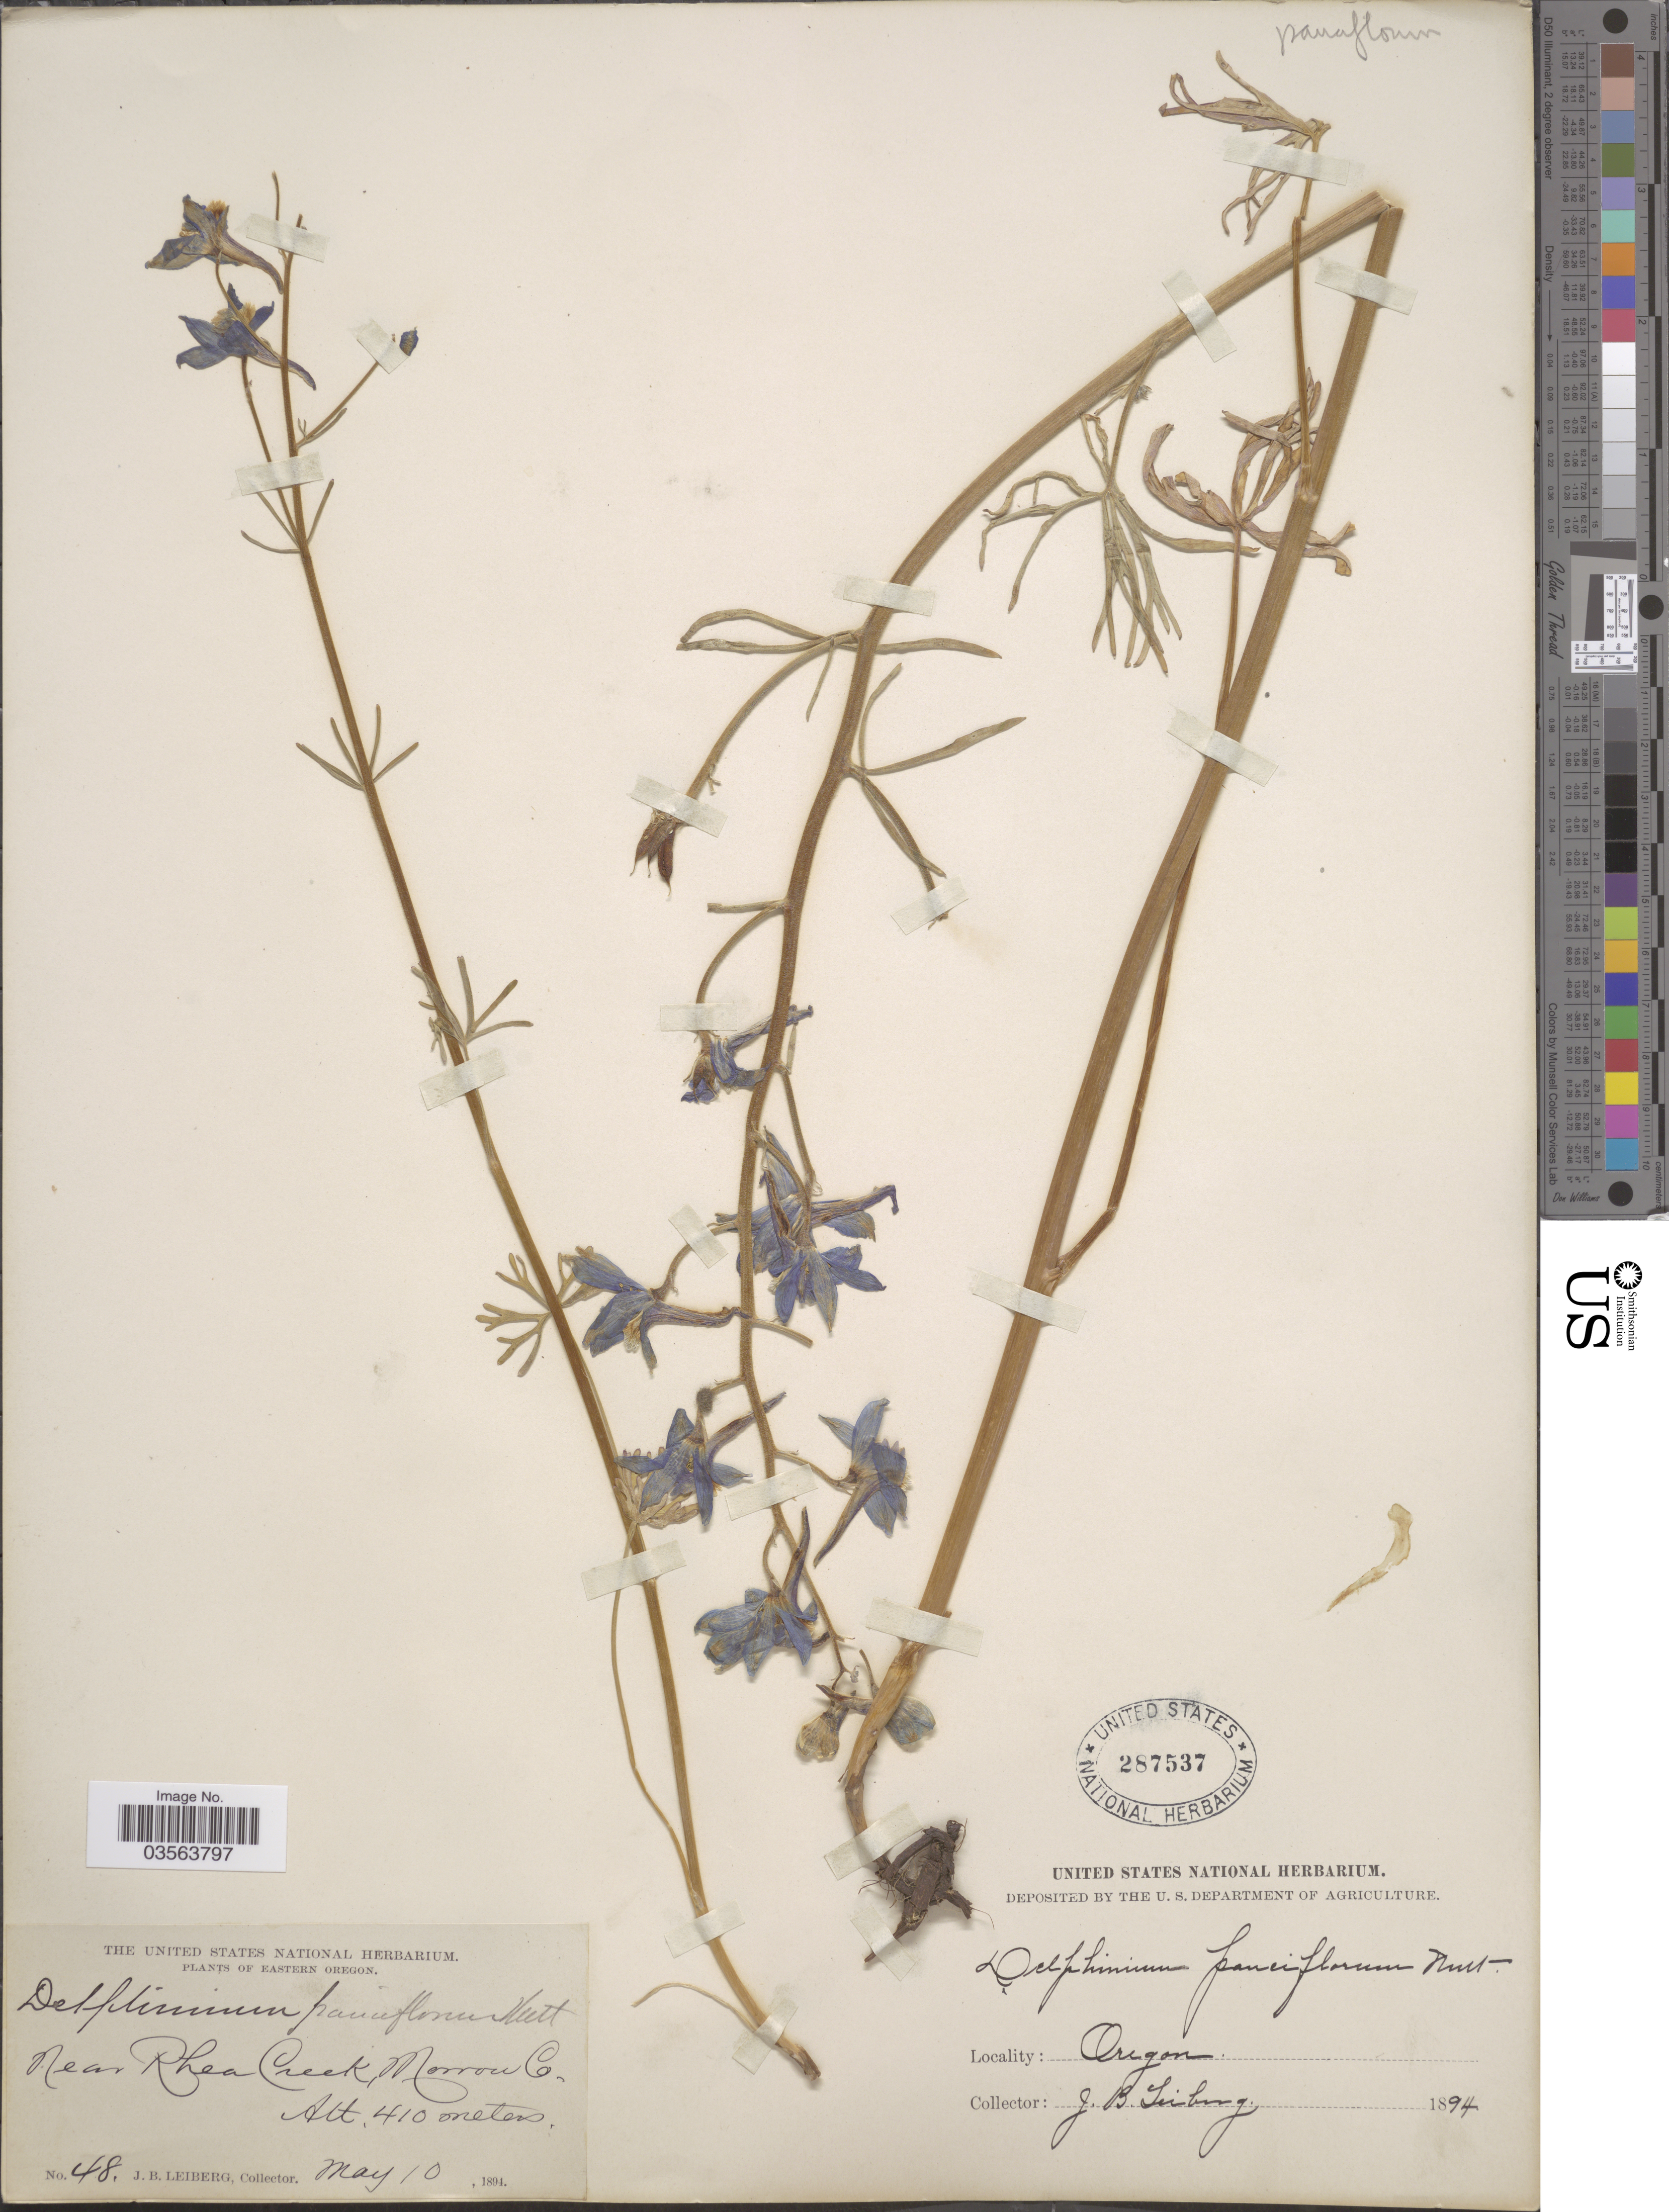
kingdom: Plantae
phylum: Tracheophyta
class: Magnoliopsida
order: Ranunculales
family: Ranunculaceae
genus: Delphinium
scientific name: Delphinium nuttallianum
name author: E. Pritz. ex Walpers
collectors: J. B. Leiberg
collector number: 48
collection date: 1894-05-10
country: United States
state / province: Oregon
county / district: Morrow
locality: Eastern Oregon. Near Rhea Creek, Morrow Co.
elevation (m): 410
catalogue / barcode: US 287537